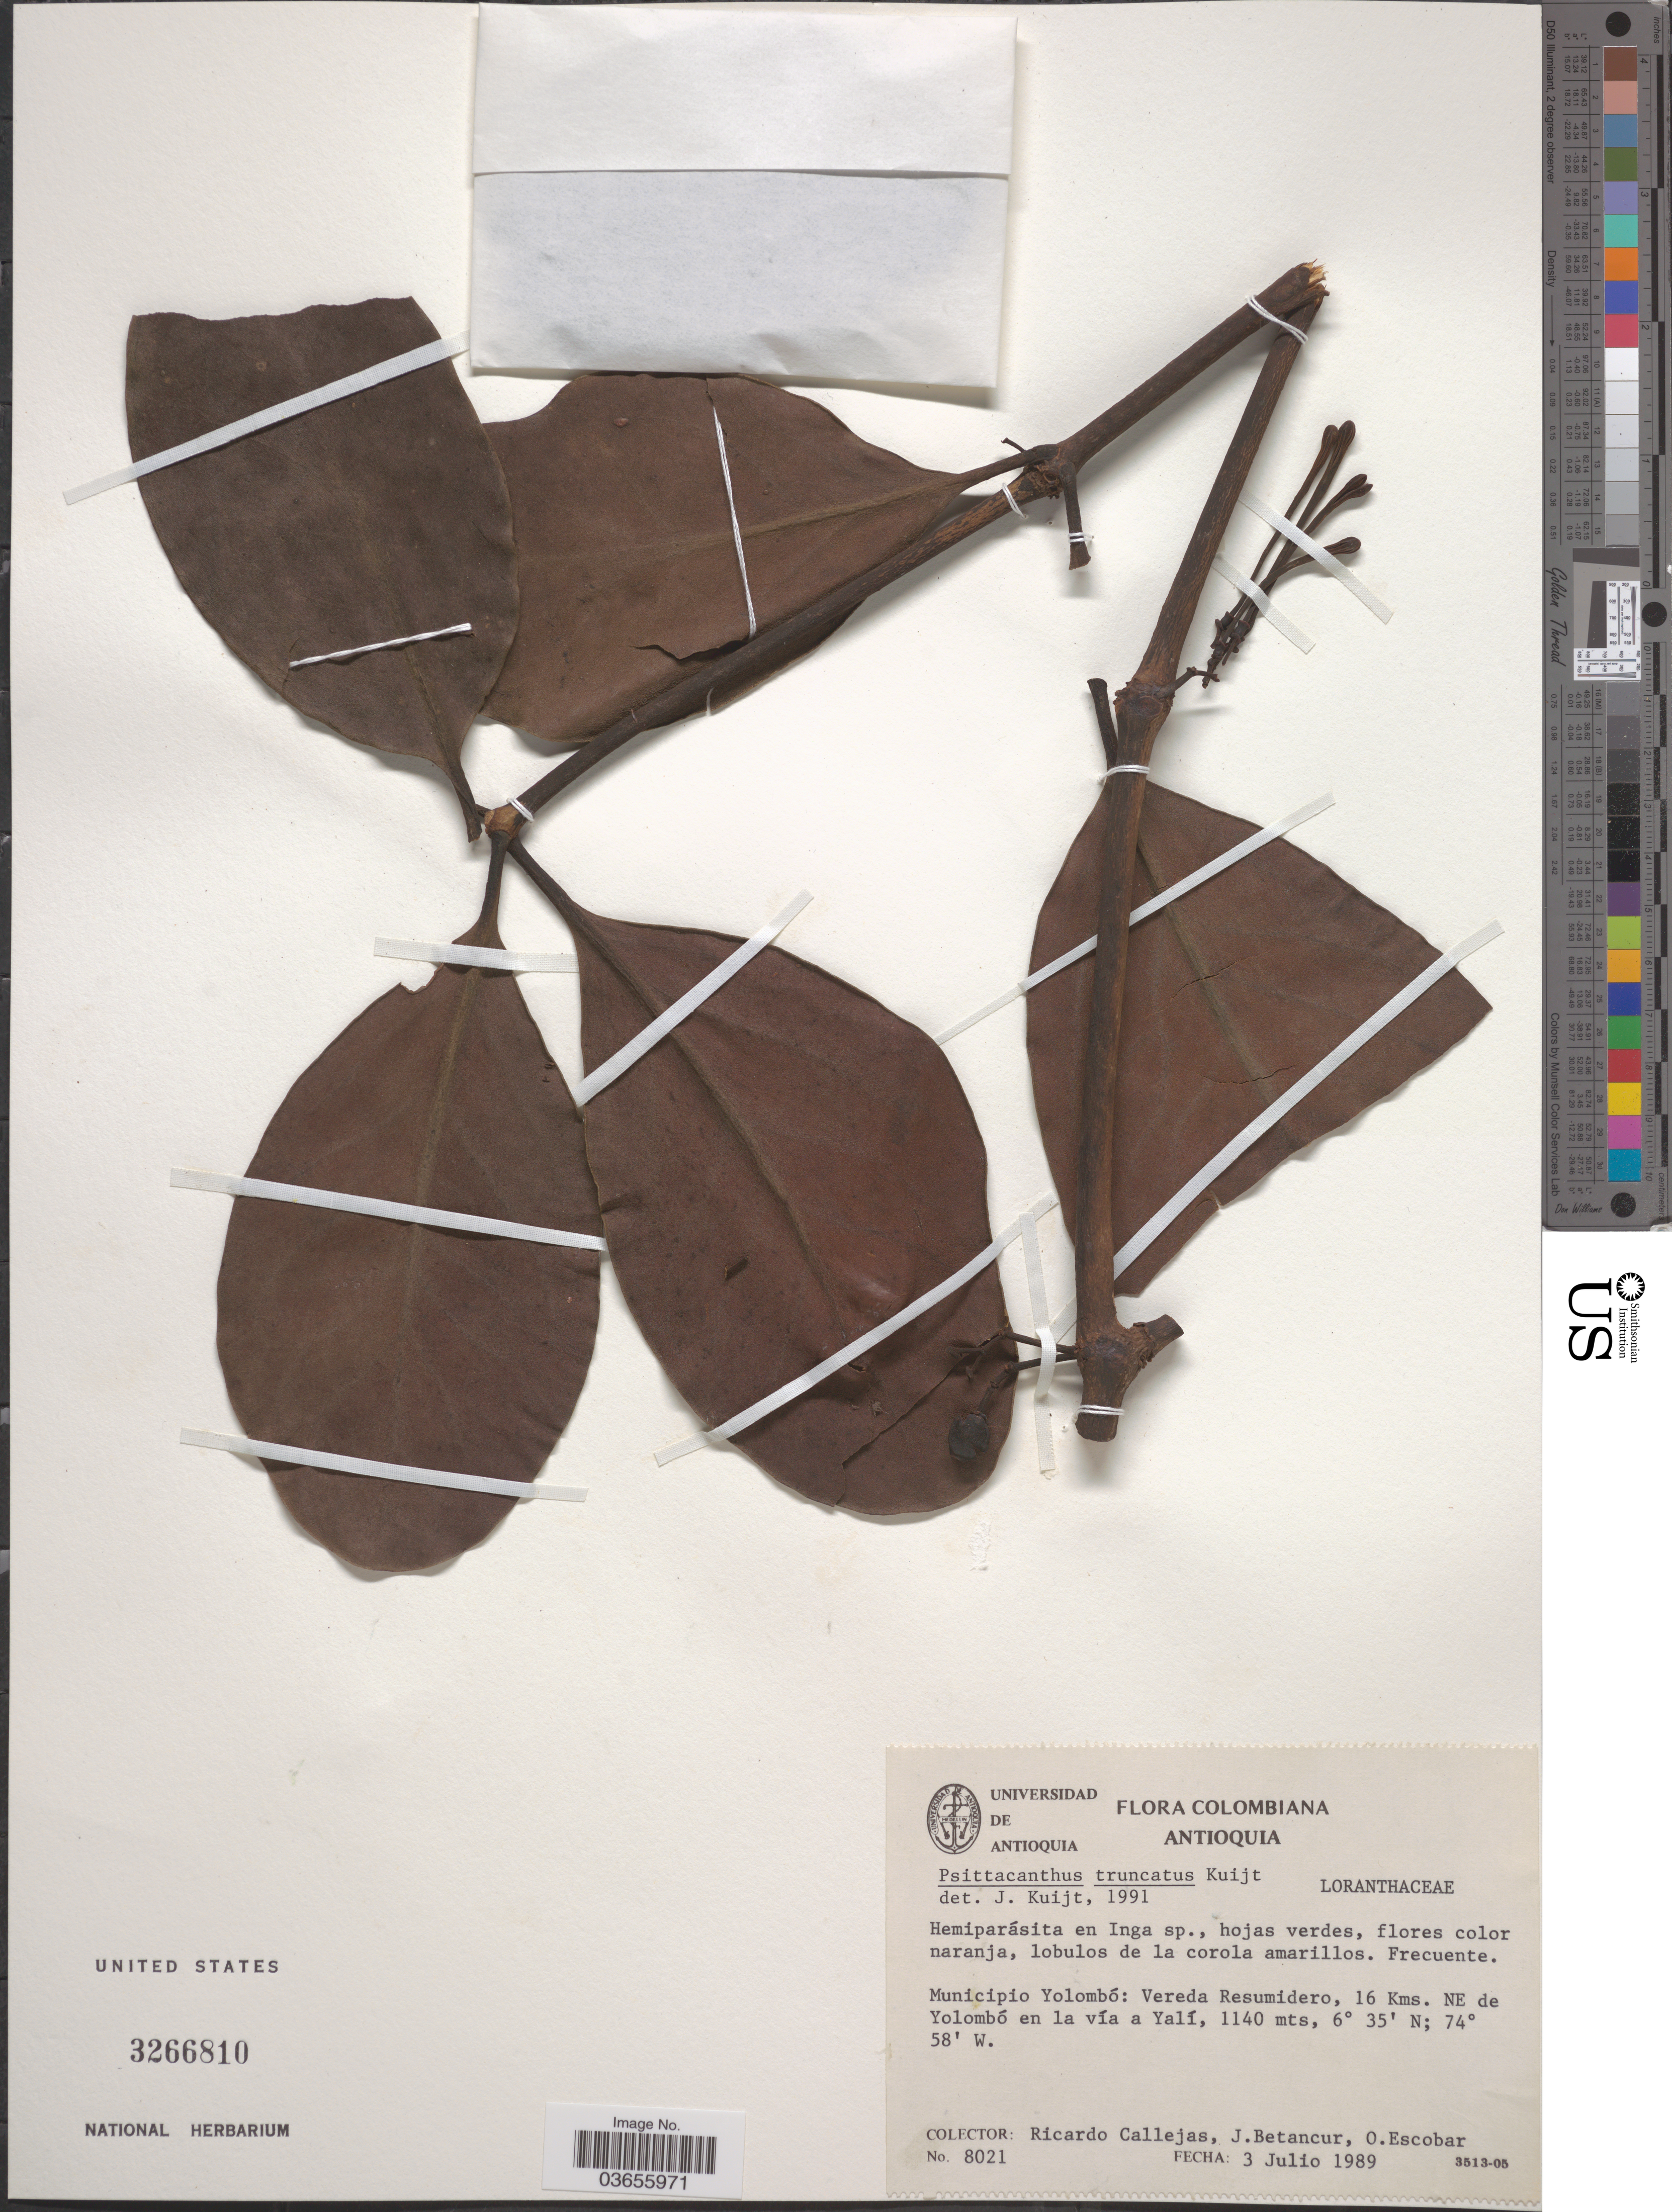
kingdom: Plantae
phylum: Tracheophyta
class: Magnoliopsida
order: Santalales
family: Loranthaceae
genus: Psittacanthus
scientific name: Psittacanthus truncatus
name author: Kuijt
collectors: R. Callejas, J. Betancur & O. Escobar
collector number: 8021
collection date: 1989-07-03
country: Colombia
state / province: Antioquia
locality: Municipio Yolombó: Vereda Resumidero, 16 Kms. NE de Yolombó en la vía a Yalí.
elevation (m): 1140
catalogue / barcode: US 3266810